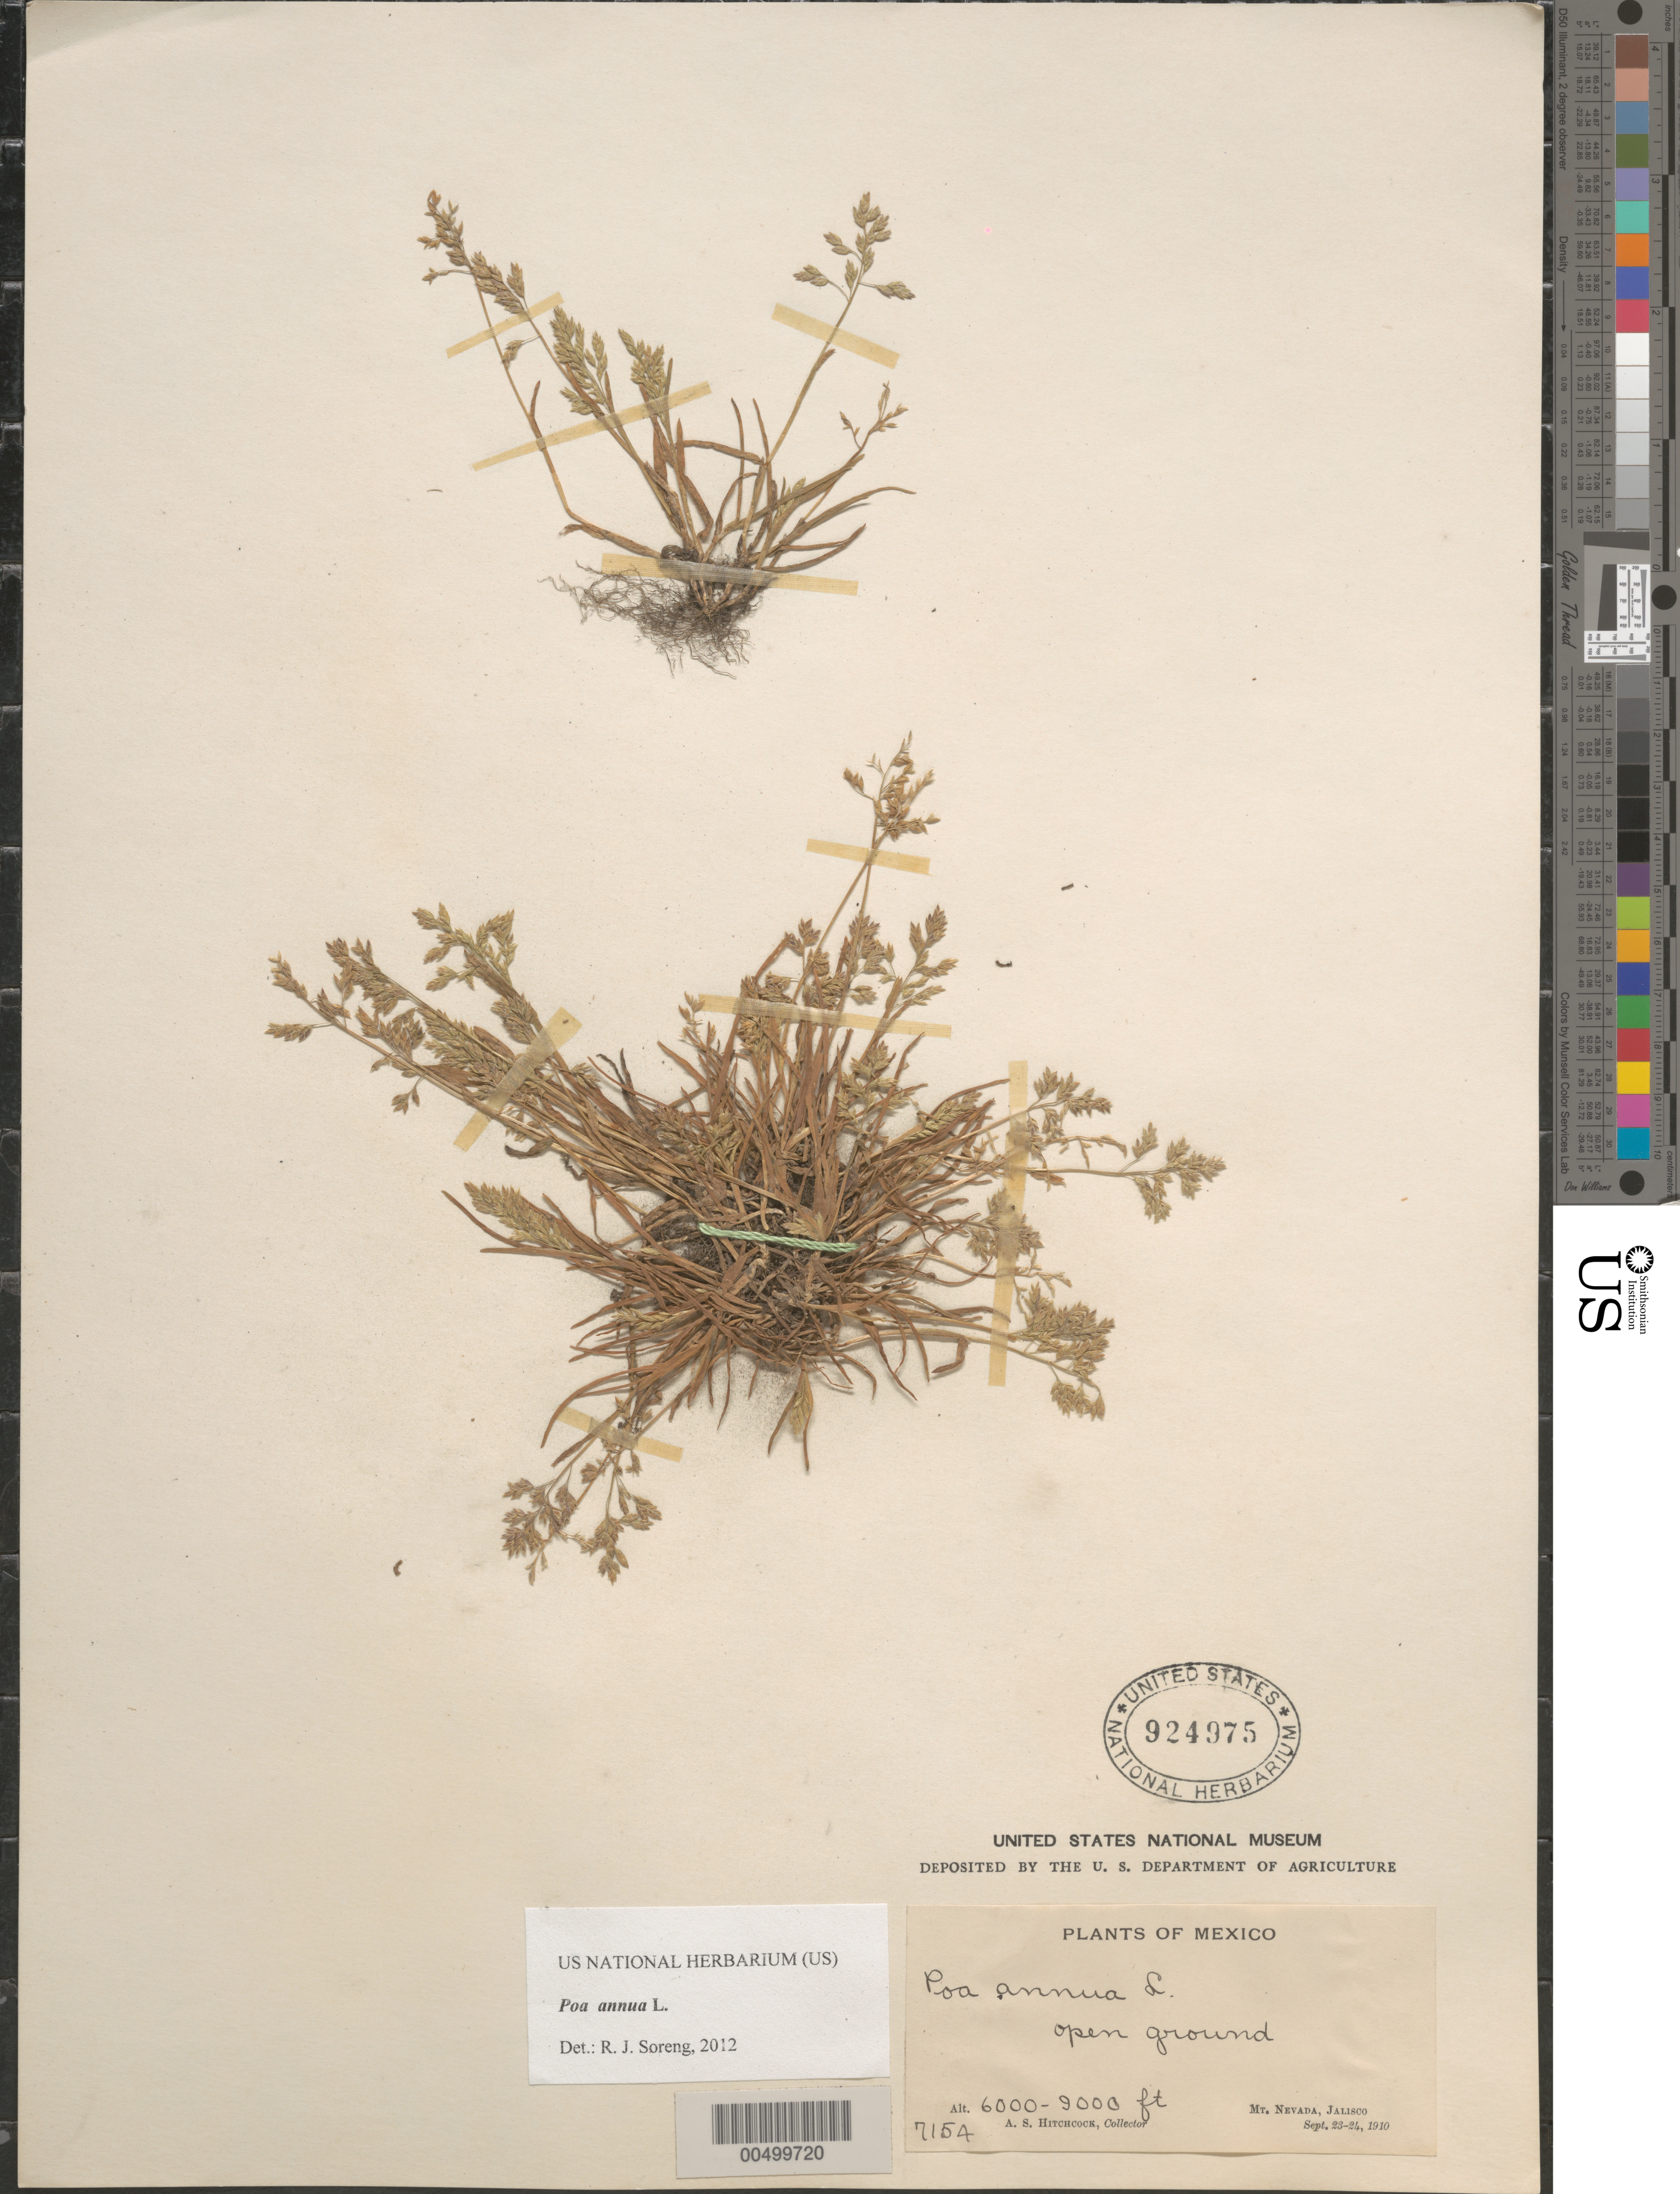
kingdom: Plantae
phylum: Tracheophyta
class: Liliopsida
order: Poales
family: Poaceae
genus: Poa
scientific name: Poa annua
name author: L.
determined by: Soreng, Robert J., Research Associate (BOT), Smithsonian Institution - National Museum of Natural History (UNITED STATES)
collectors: A. S. Hitchcock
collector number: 7154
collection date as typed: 23 Sep 1910 to 24 Sep 1910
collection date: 1910-09-23/1910-09-24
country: Mexico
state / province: Jalisco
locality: Mt. Nevada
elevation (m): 1829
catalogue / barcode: US 924975